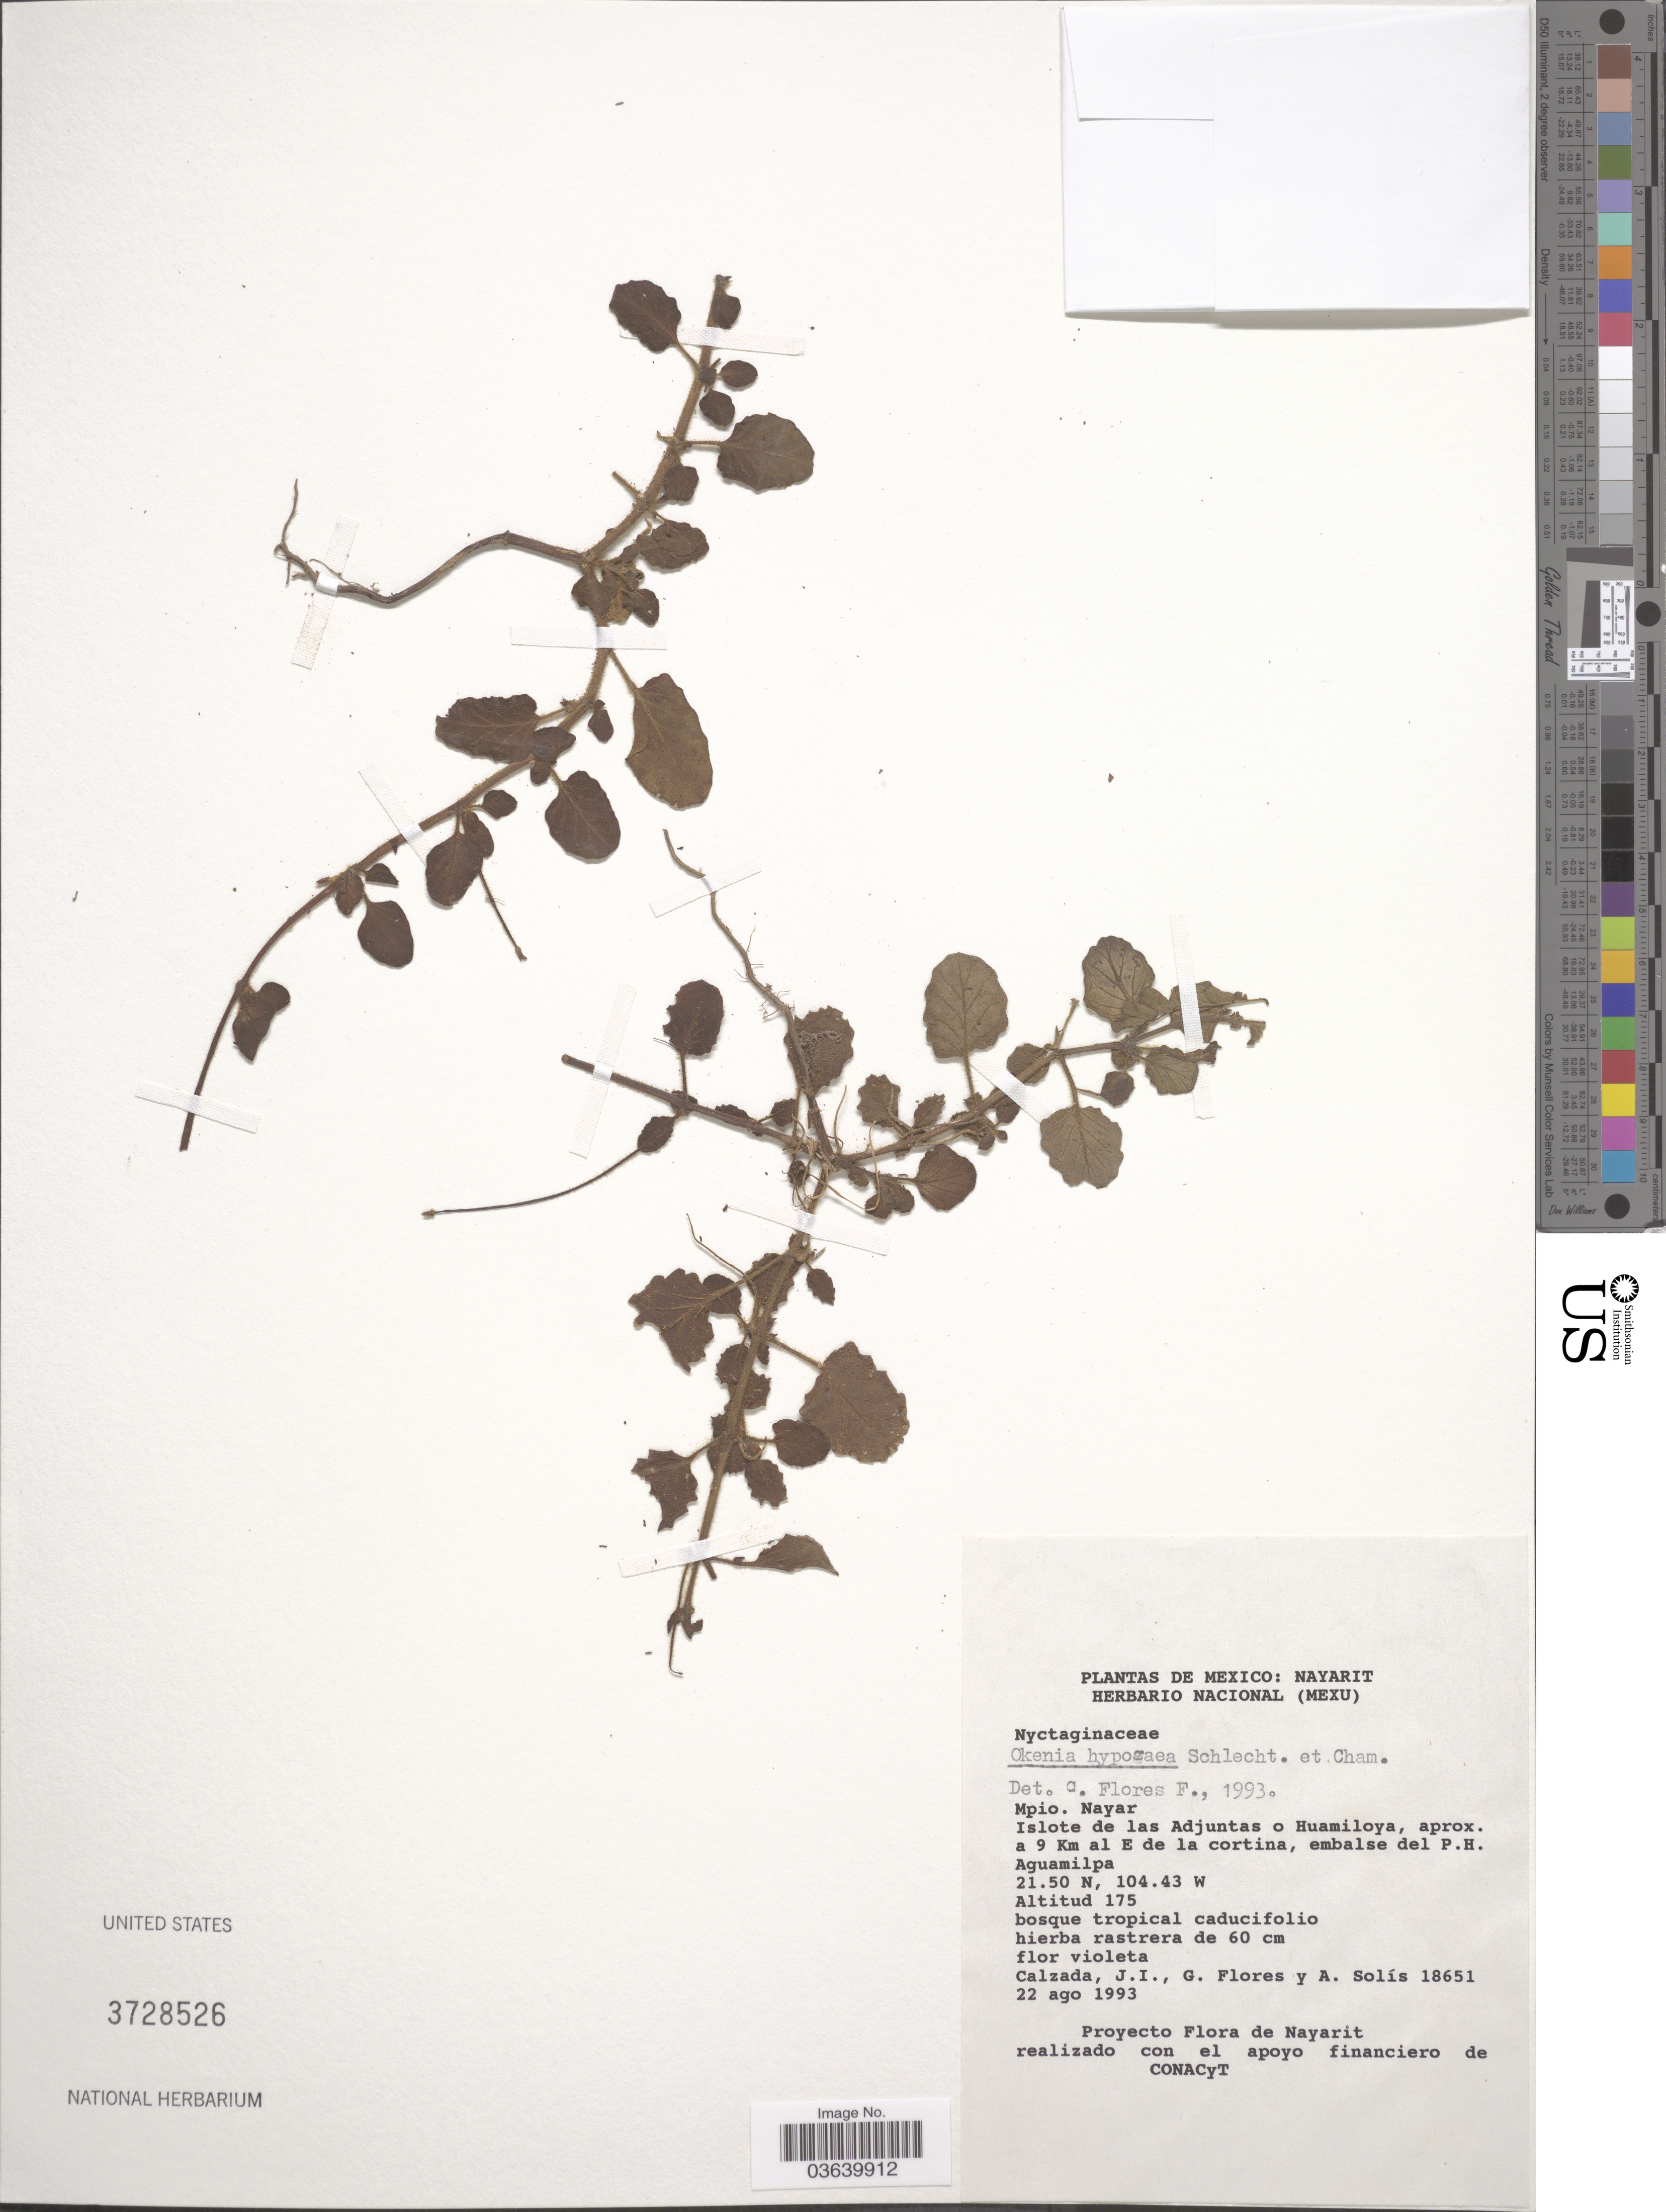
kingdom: Plantae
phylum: Tracheophyta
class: Magnoliopsida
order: Caryophyllales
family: Nyctaginaceae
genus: Okenia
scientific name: Okenia hypogaea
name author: Schltdl. & Cham.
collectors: J. I. Calzada, G. Flores F. & A. Solis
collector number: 18651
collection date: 1993-08-22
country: Mexico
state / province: Nayarit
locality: Mpio. Nayar. Islote de las Adjuntas o Huamiloya, aprox. a 9 Km al E de la cortina, embalse del P.H. Aguamilpa.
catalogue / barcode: US 3728526